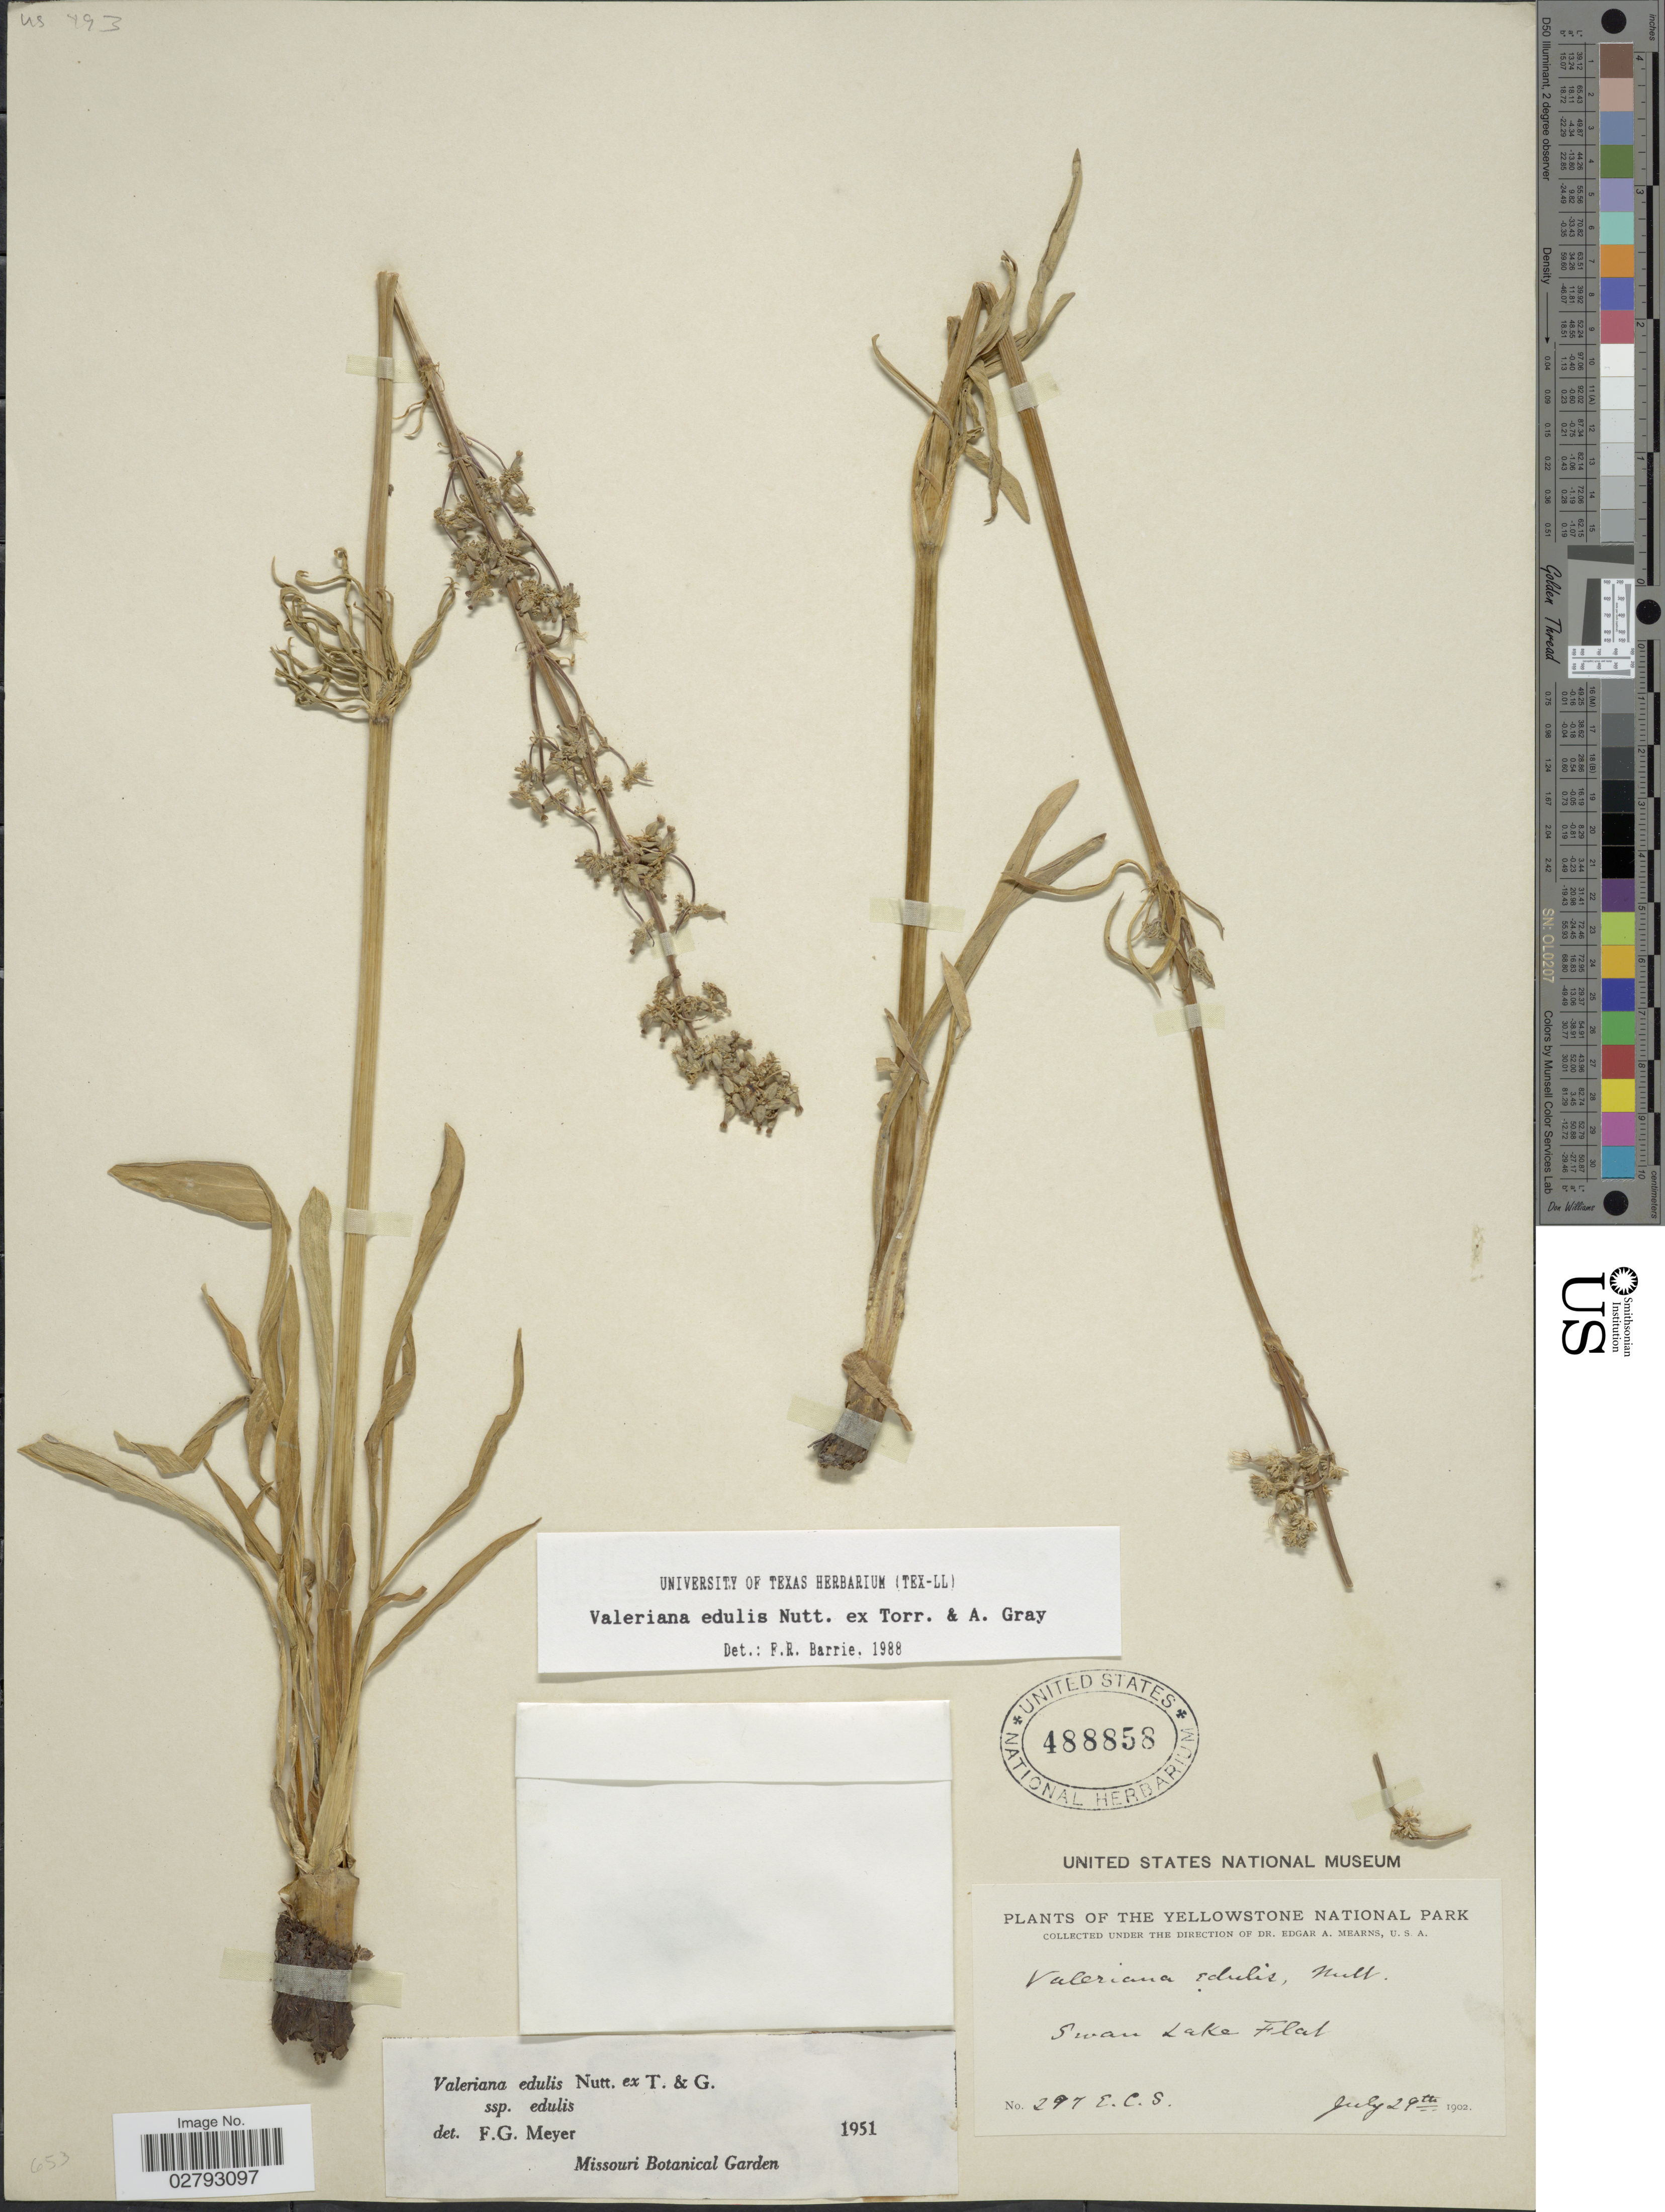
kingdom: Plantae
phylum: Tracheophyta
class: Magnoliopsida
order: Dipsacales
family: Caprifoliaceae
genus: Valeriana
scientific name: Valeriana edulis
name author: Nutt.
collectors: E. C. Smith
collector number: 297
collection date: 1902-07-29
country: United States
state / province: Wyoming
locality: Yellowstone National Park. Swan Lake Flat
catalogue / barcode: US 488858